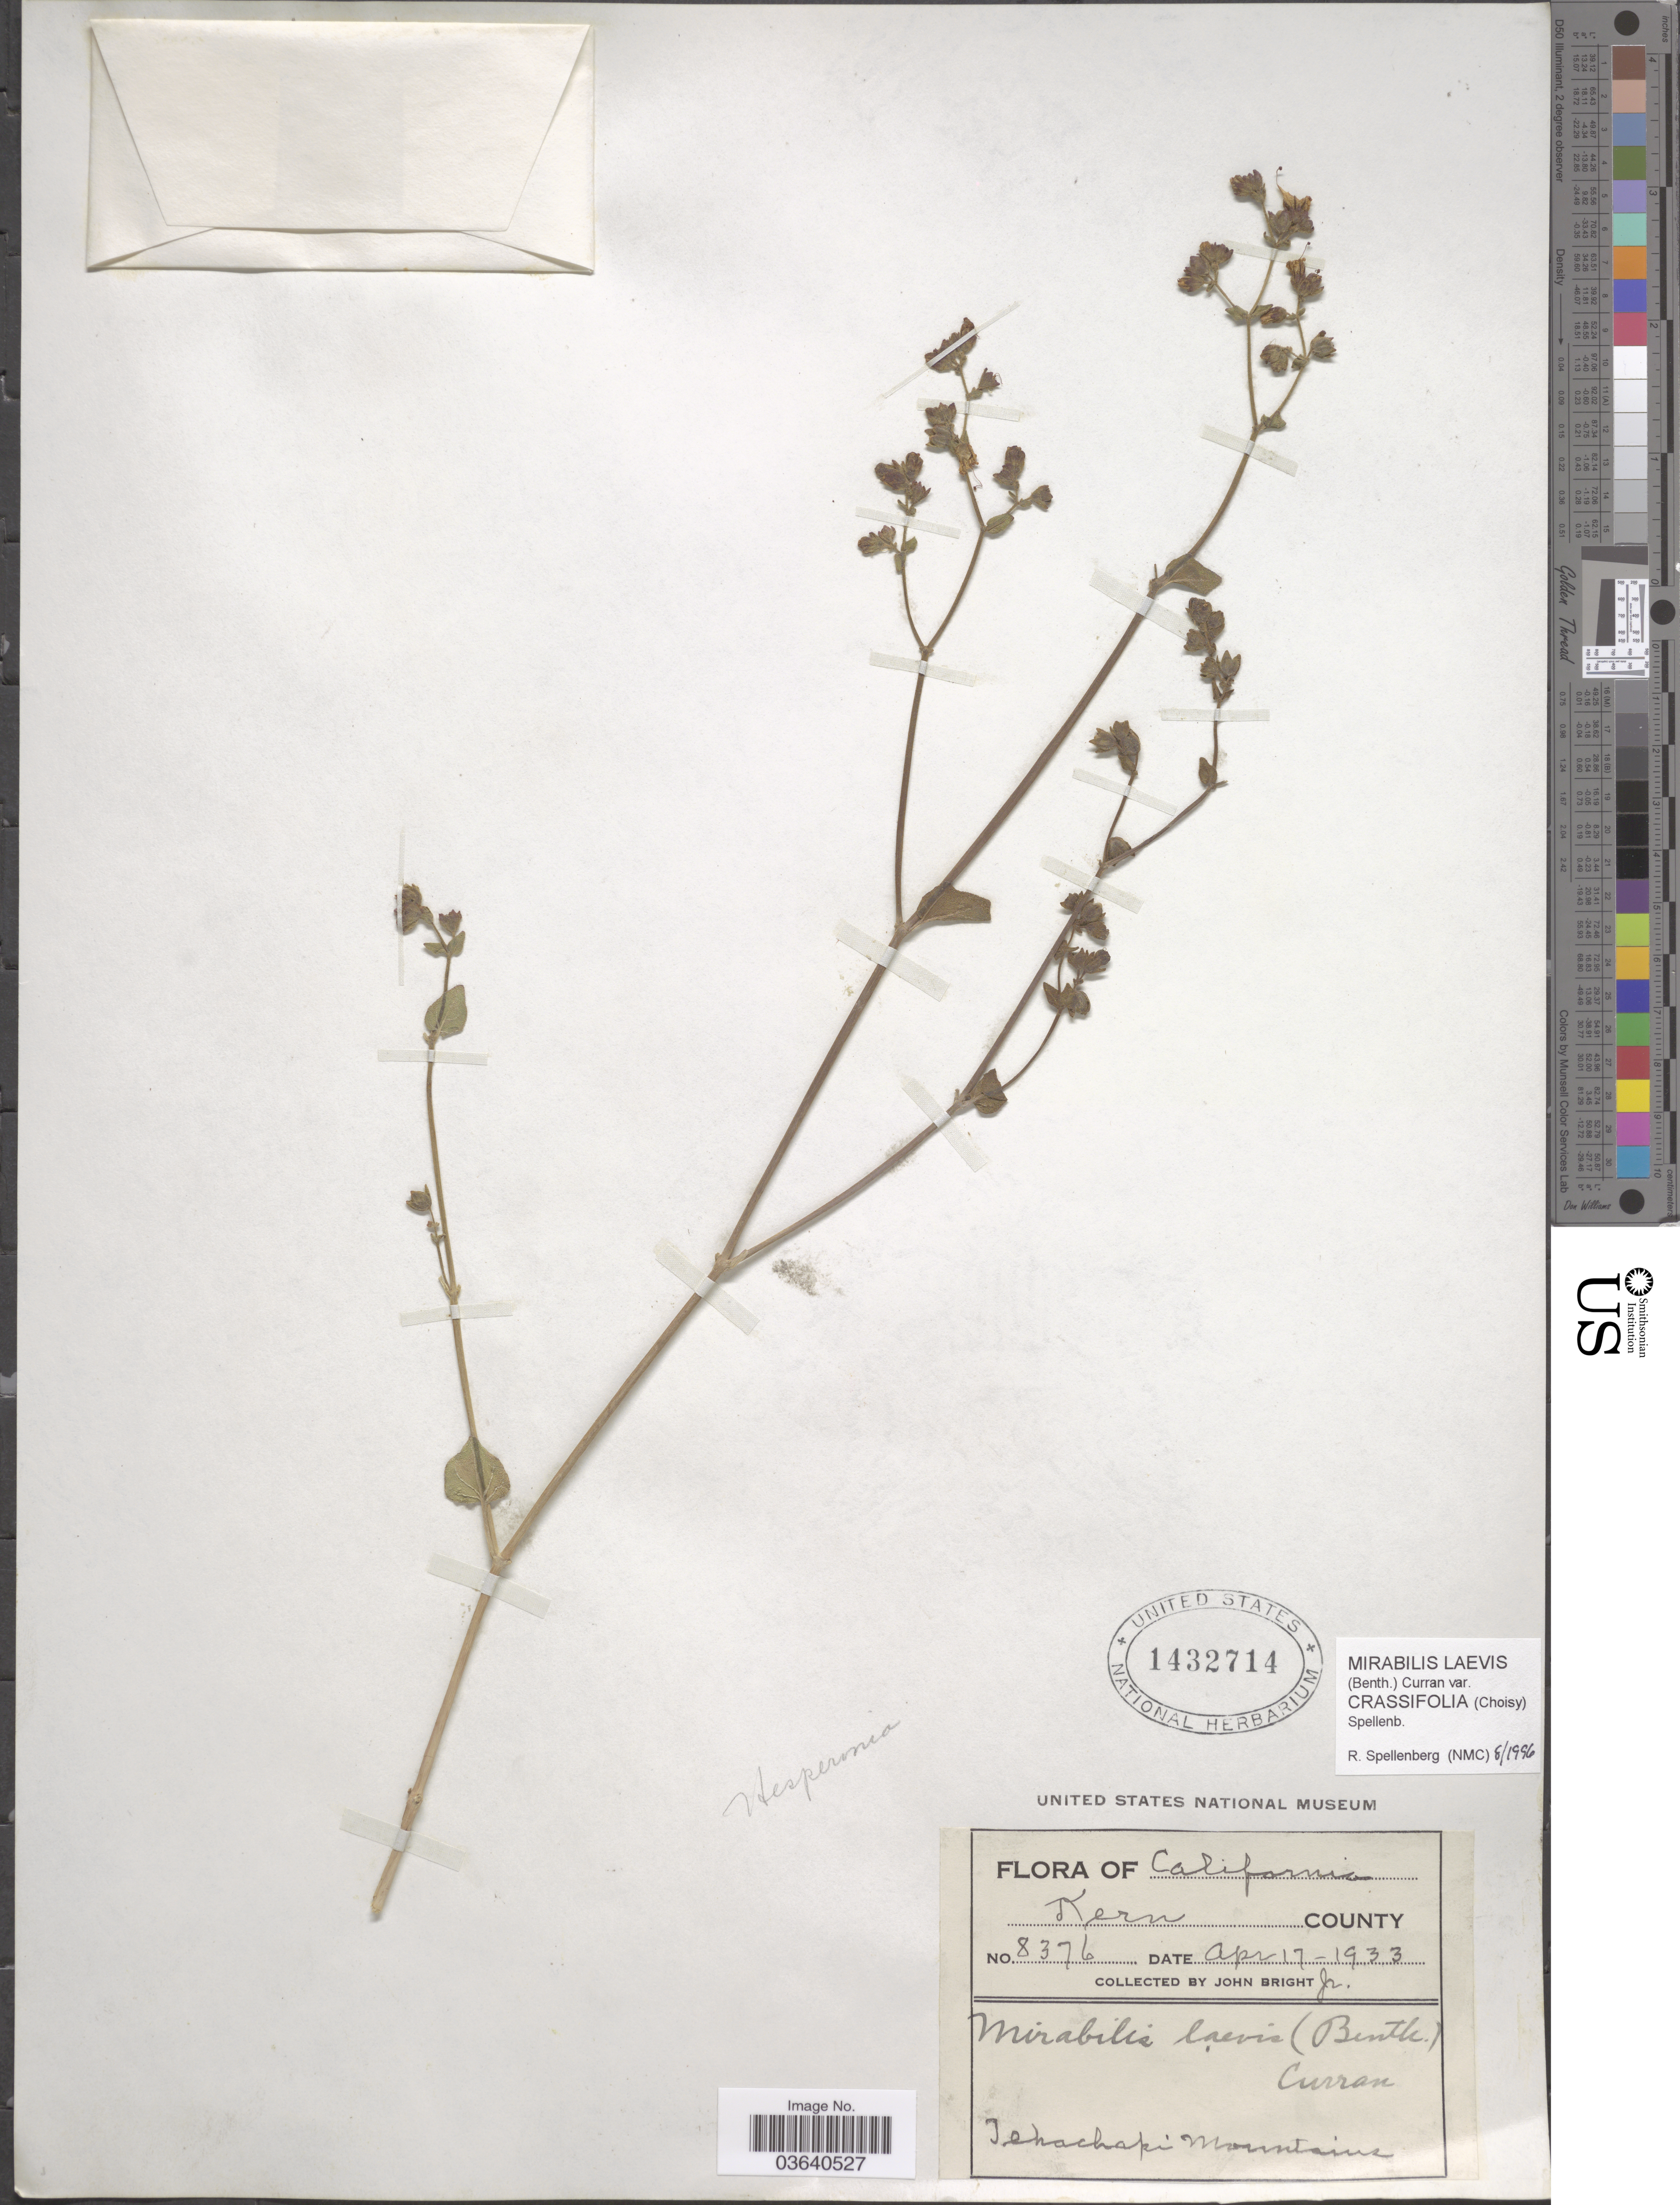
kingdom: Plantae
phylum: Tracheophyta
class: Magnoliopsida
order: Caryophyllales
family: Nyctaginaceae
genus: Mirabilis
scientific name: Mirabilis laevis var. crassifolia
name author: (Choisy) Spellenb.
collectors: J. Bright Jr.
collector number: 8376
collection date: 1933-04-17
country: United States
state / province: California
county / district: Kern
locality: Kern County. Tehachapi Mountains.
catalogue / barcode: US 1432714